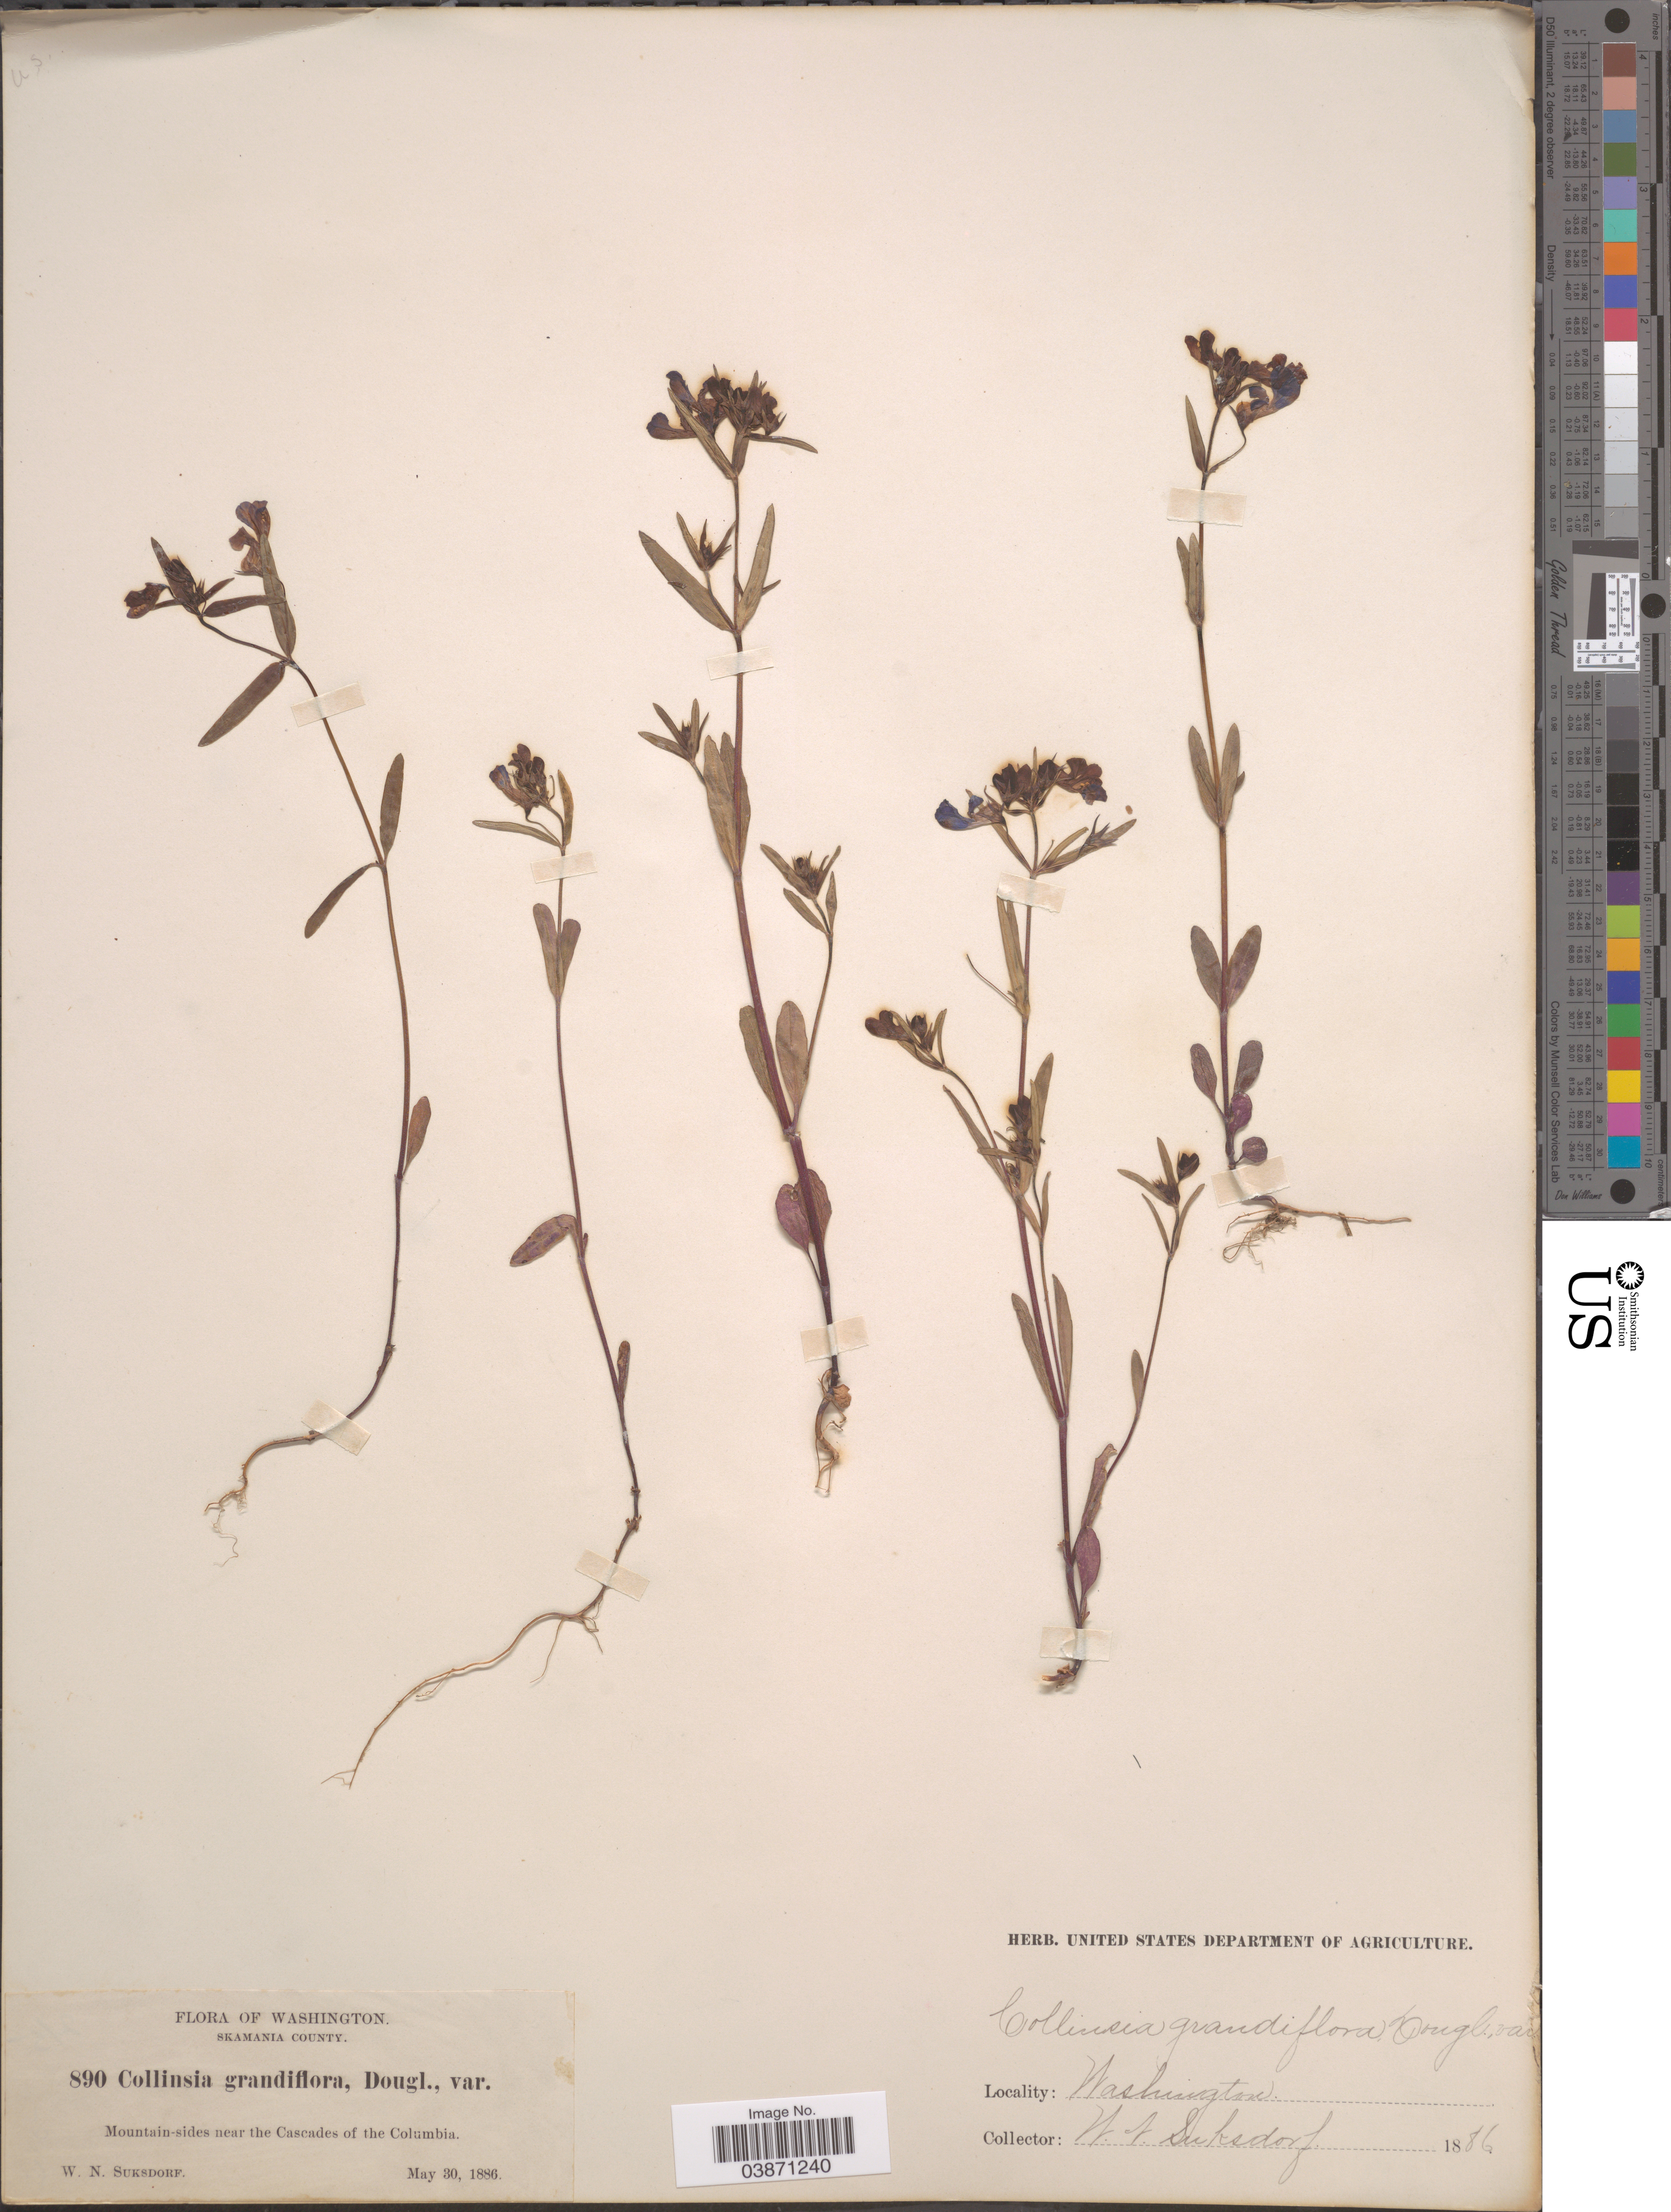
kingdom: Plantae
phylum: Tracheophyta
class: Magnoliopsida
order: Lamiales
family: Plantaginaceae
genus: Collinsia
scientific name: Collinsia parviflora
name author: Douglas ex Lindl.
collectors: W. N. Suksdorf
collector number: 890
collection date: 1886-05-30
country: United States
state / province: Washington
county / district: Skamania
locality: Skamania County. Mountain-sides near the Cascades of the Columbia.